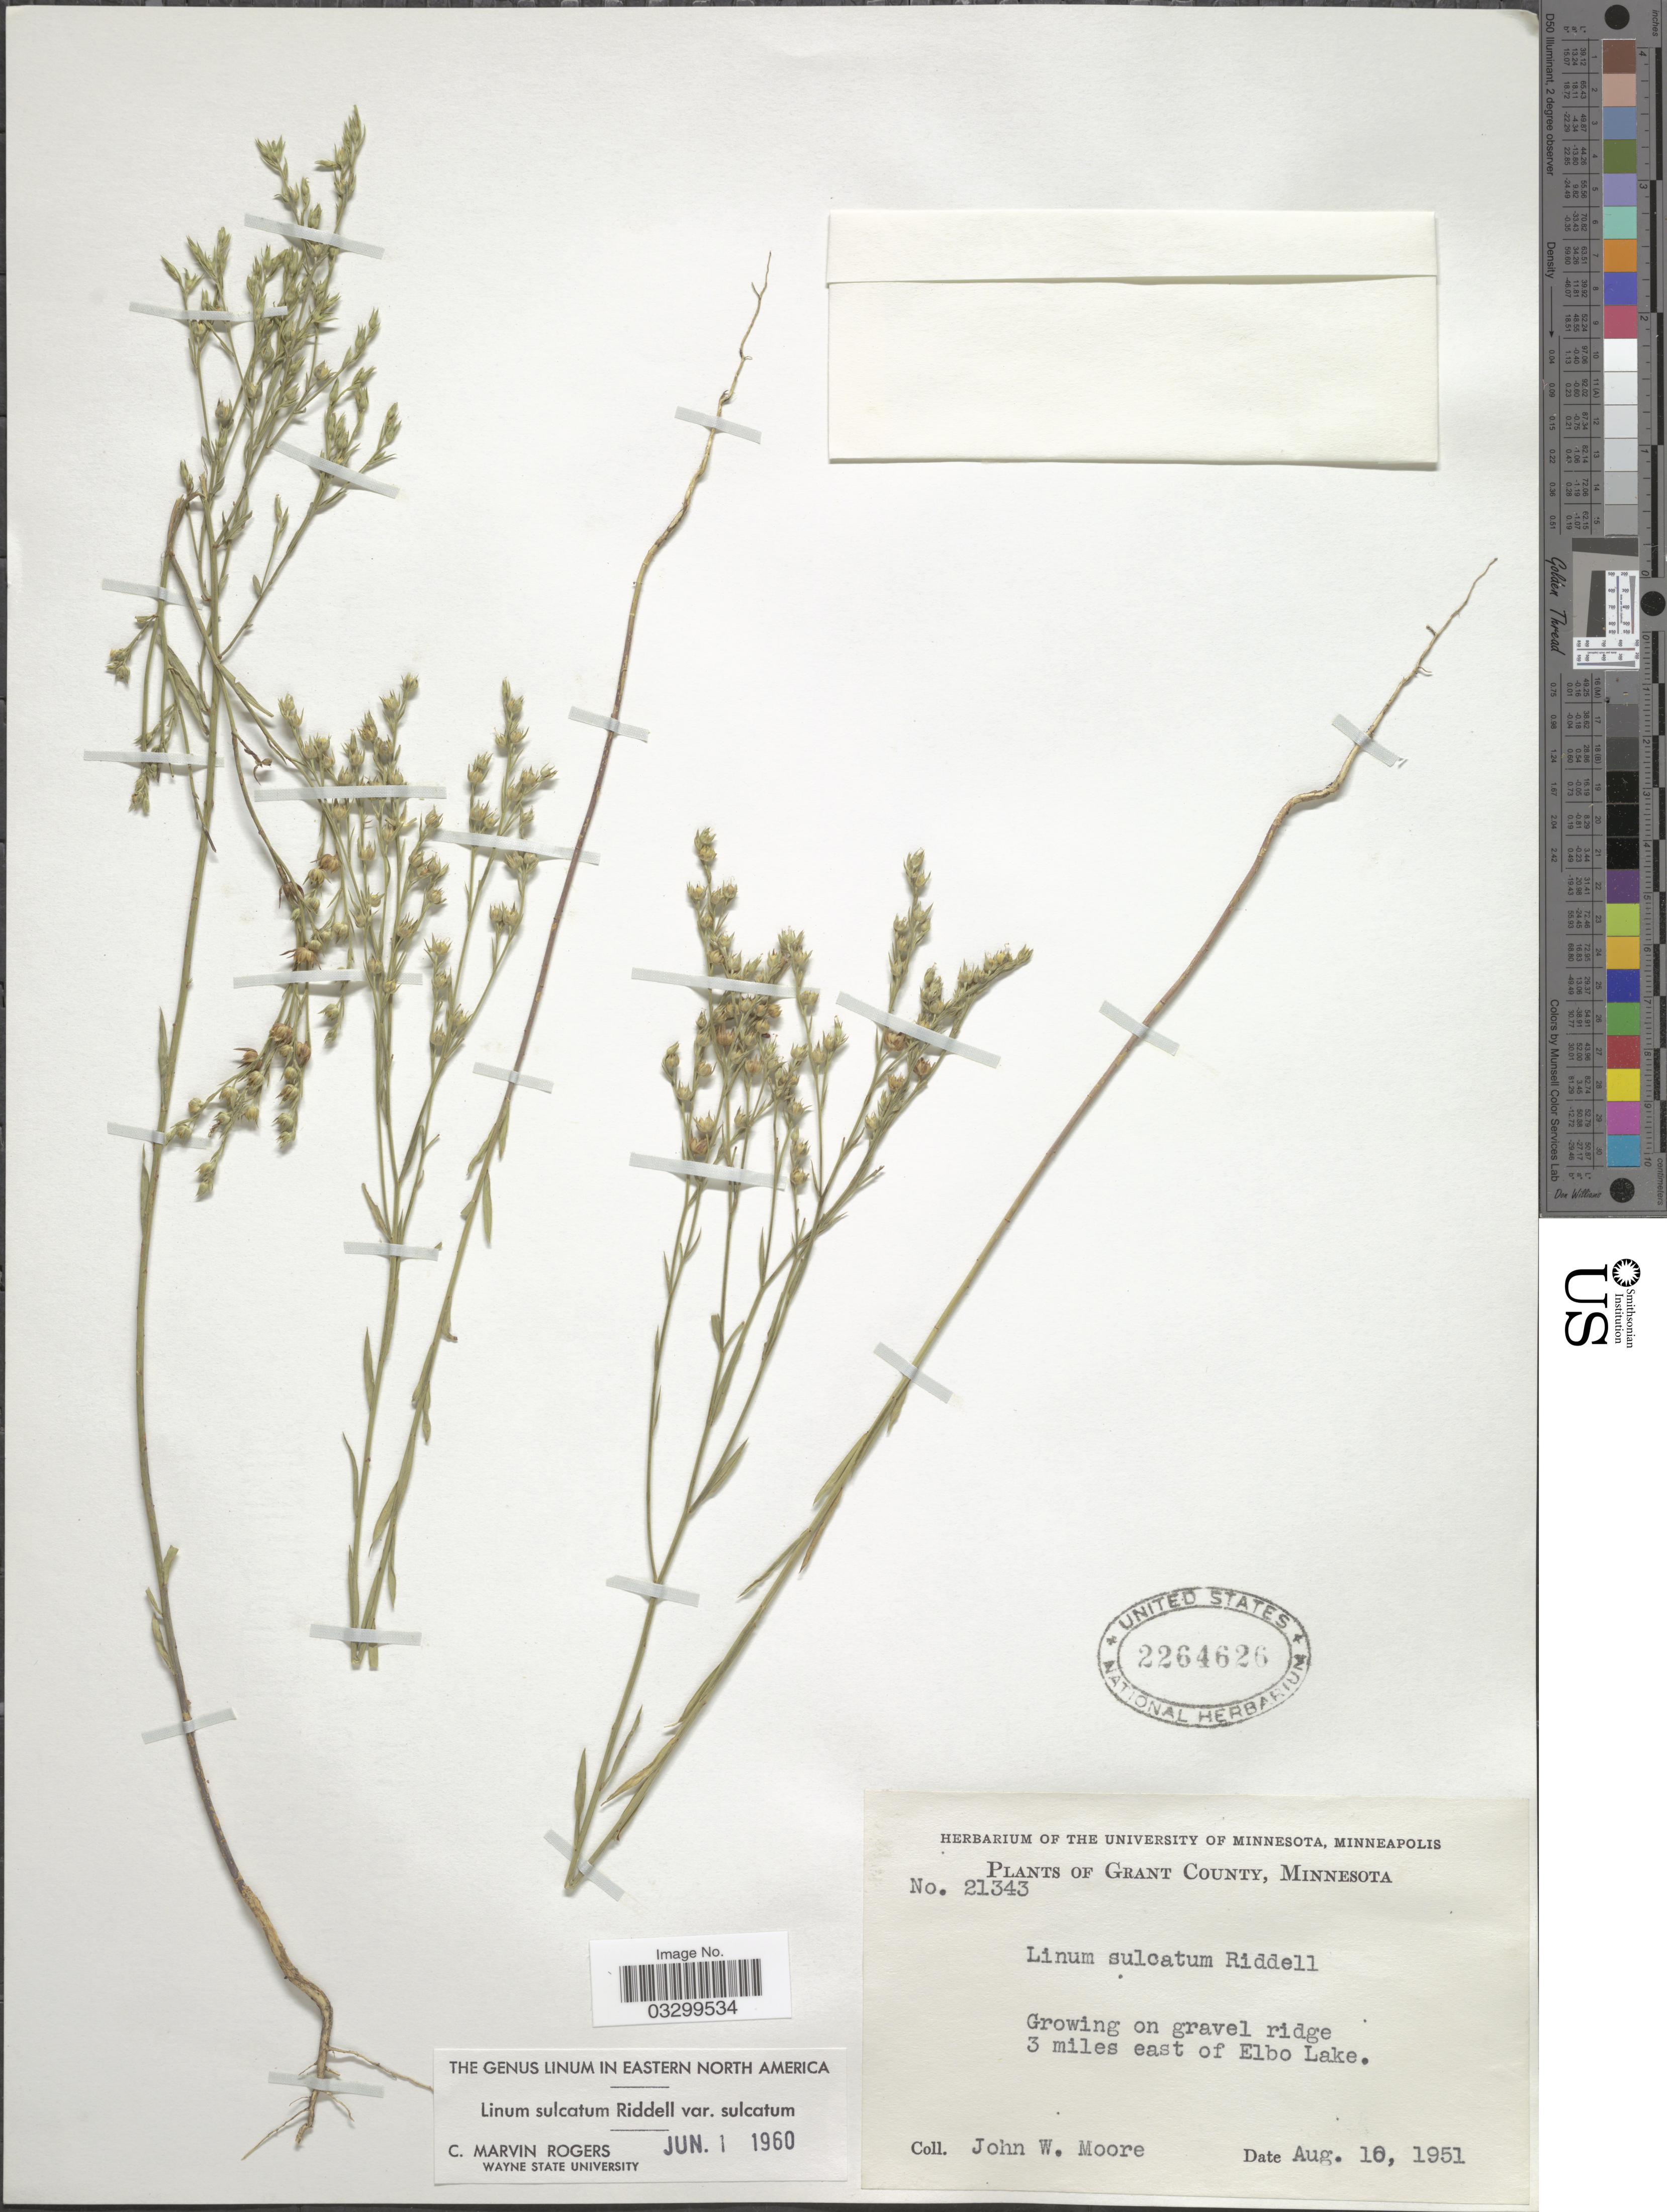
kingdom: Plantae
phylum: Tracheophyta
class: Magnoliopsida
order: Malpighiales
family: Linaceae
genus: Linum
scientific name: Linum sulcatum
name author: Riddell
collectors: J. Moore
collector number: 21343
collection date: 1951-08-10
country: United States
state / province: Minnesota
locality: Grant County. 3 miles east of Elbo Lake.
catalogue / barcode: US 2264626